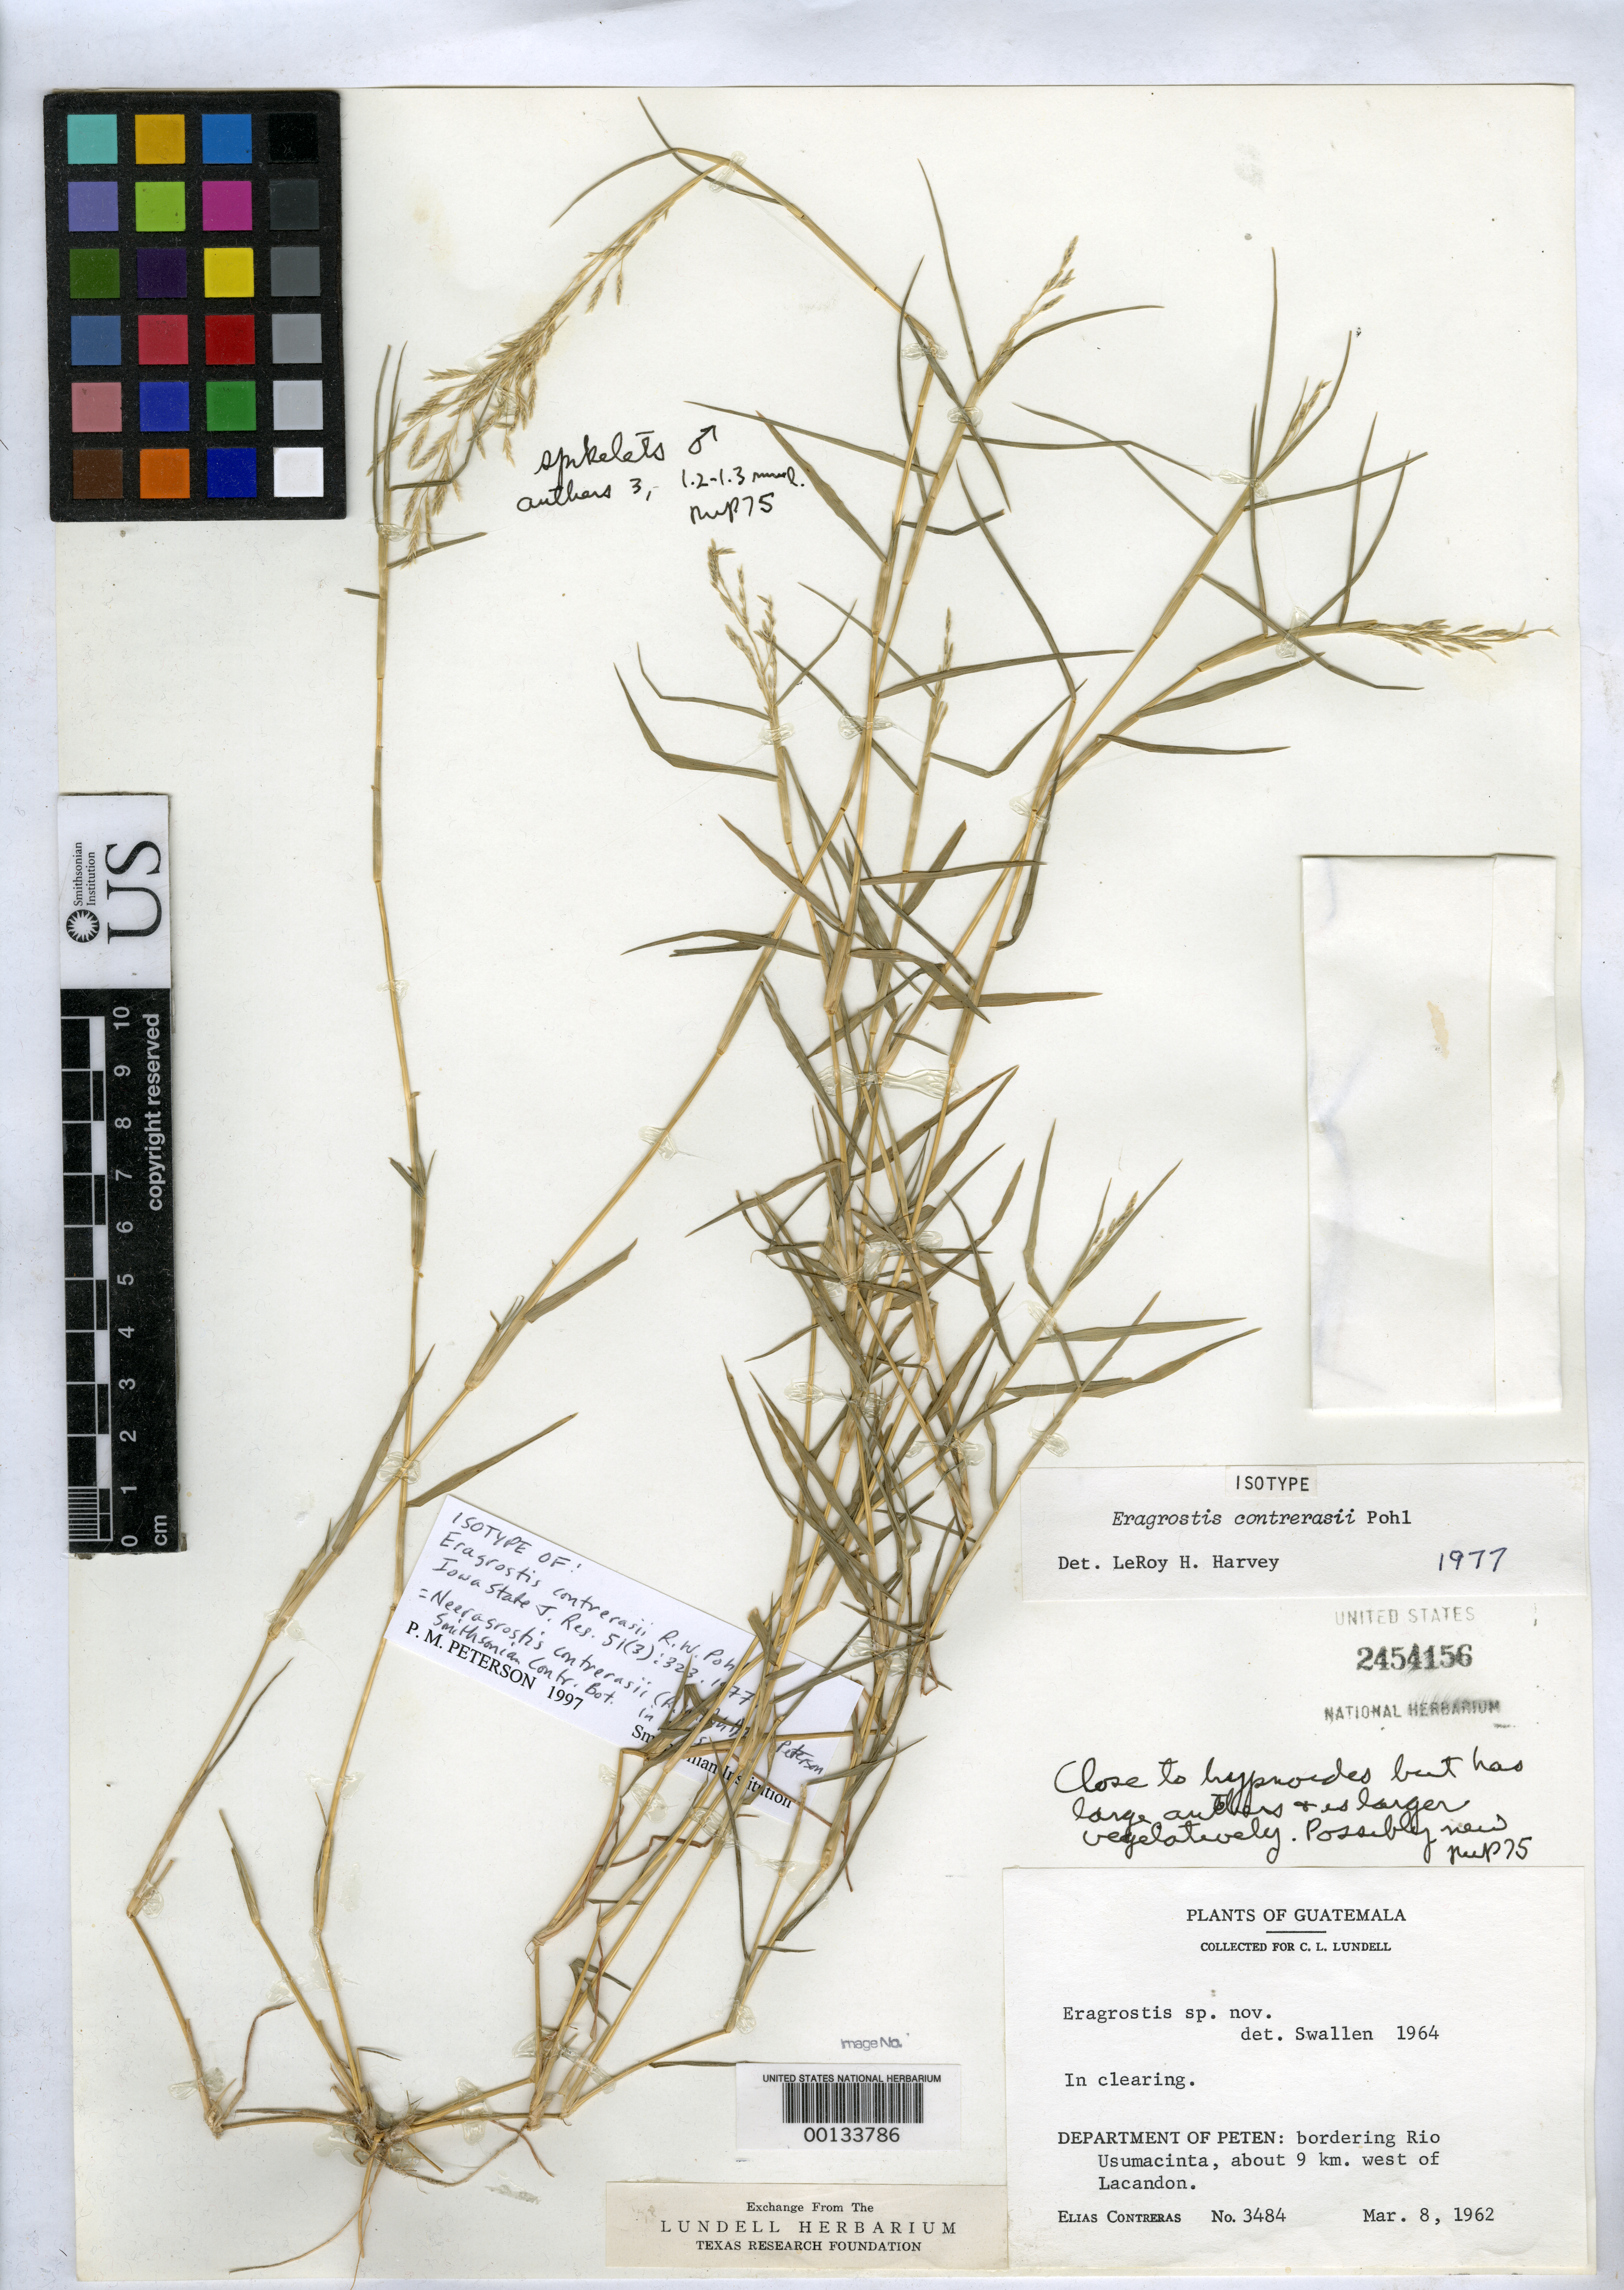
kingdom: Plantae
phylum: Tracheophyta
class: Liliopsida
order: Poales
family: Poaceae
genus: Eragrostis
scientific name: Eragrostis contrerasii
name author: R.W. Pohl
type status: Isotype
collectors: E. Contreras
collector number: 3484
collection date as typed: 08 Mar 1962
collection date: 1962-03-08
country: Guatemala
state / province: El Petén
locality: Bordering Rio Usumacinta, about 9 km W of Lacandon.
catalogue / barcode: US 2454156